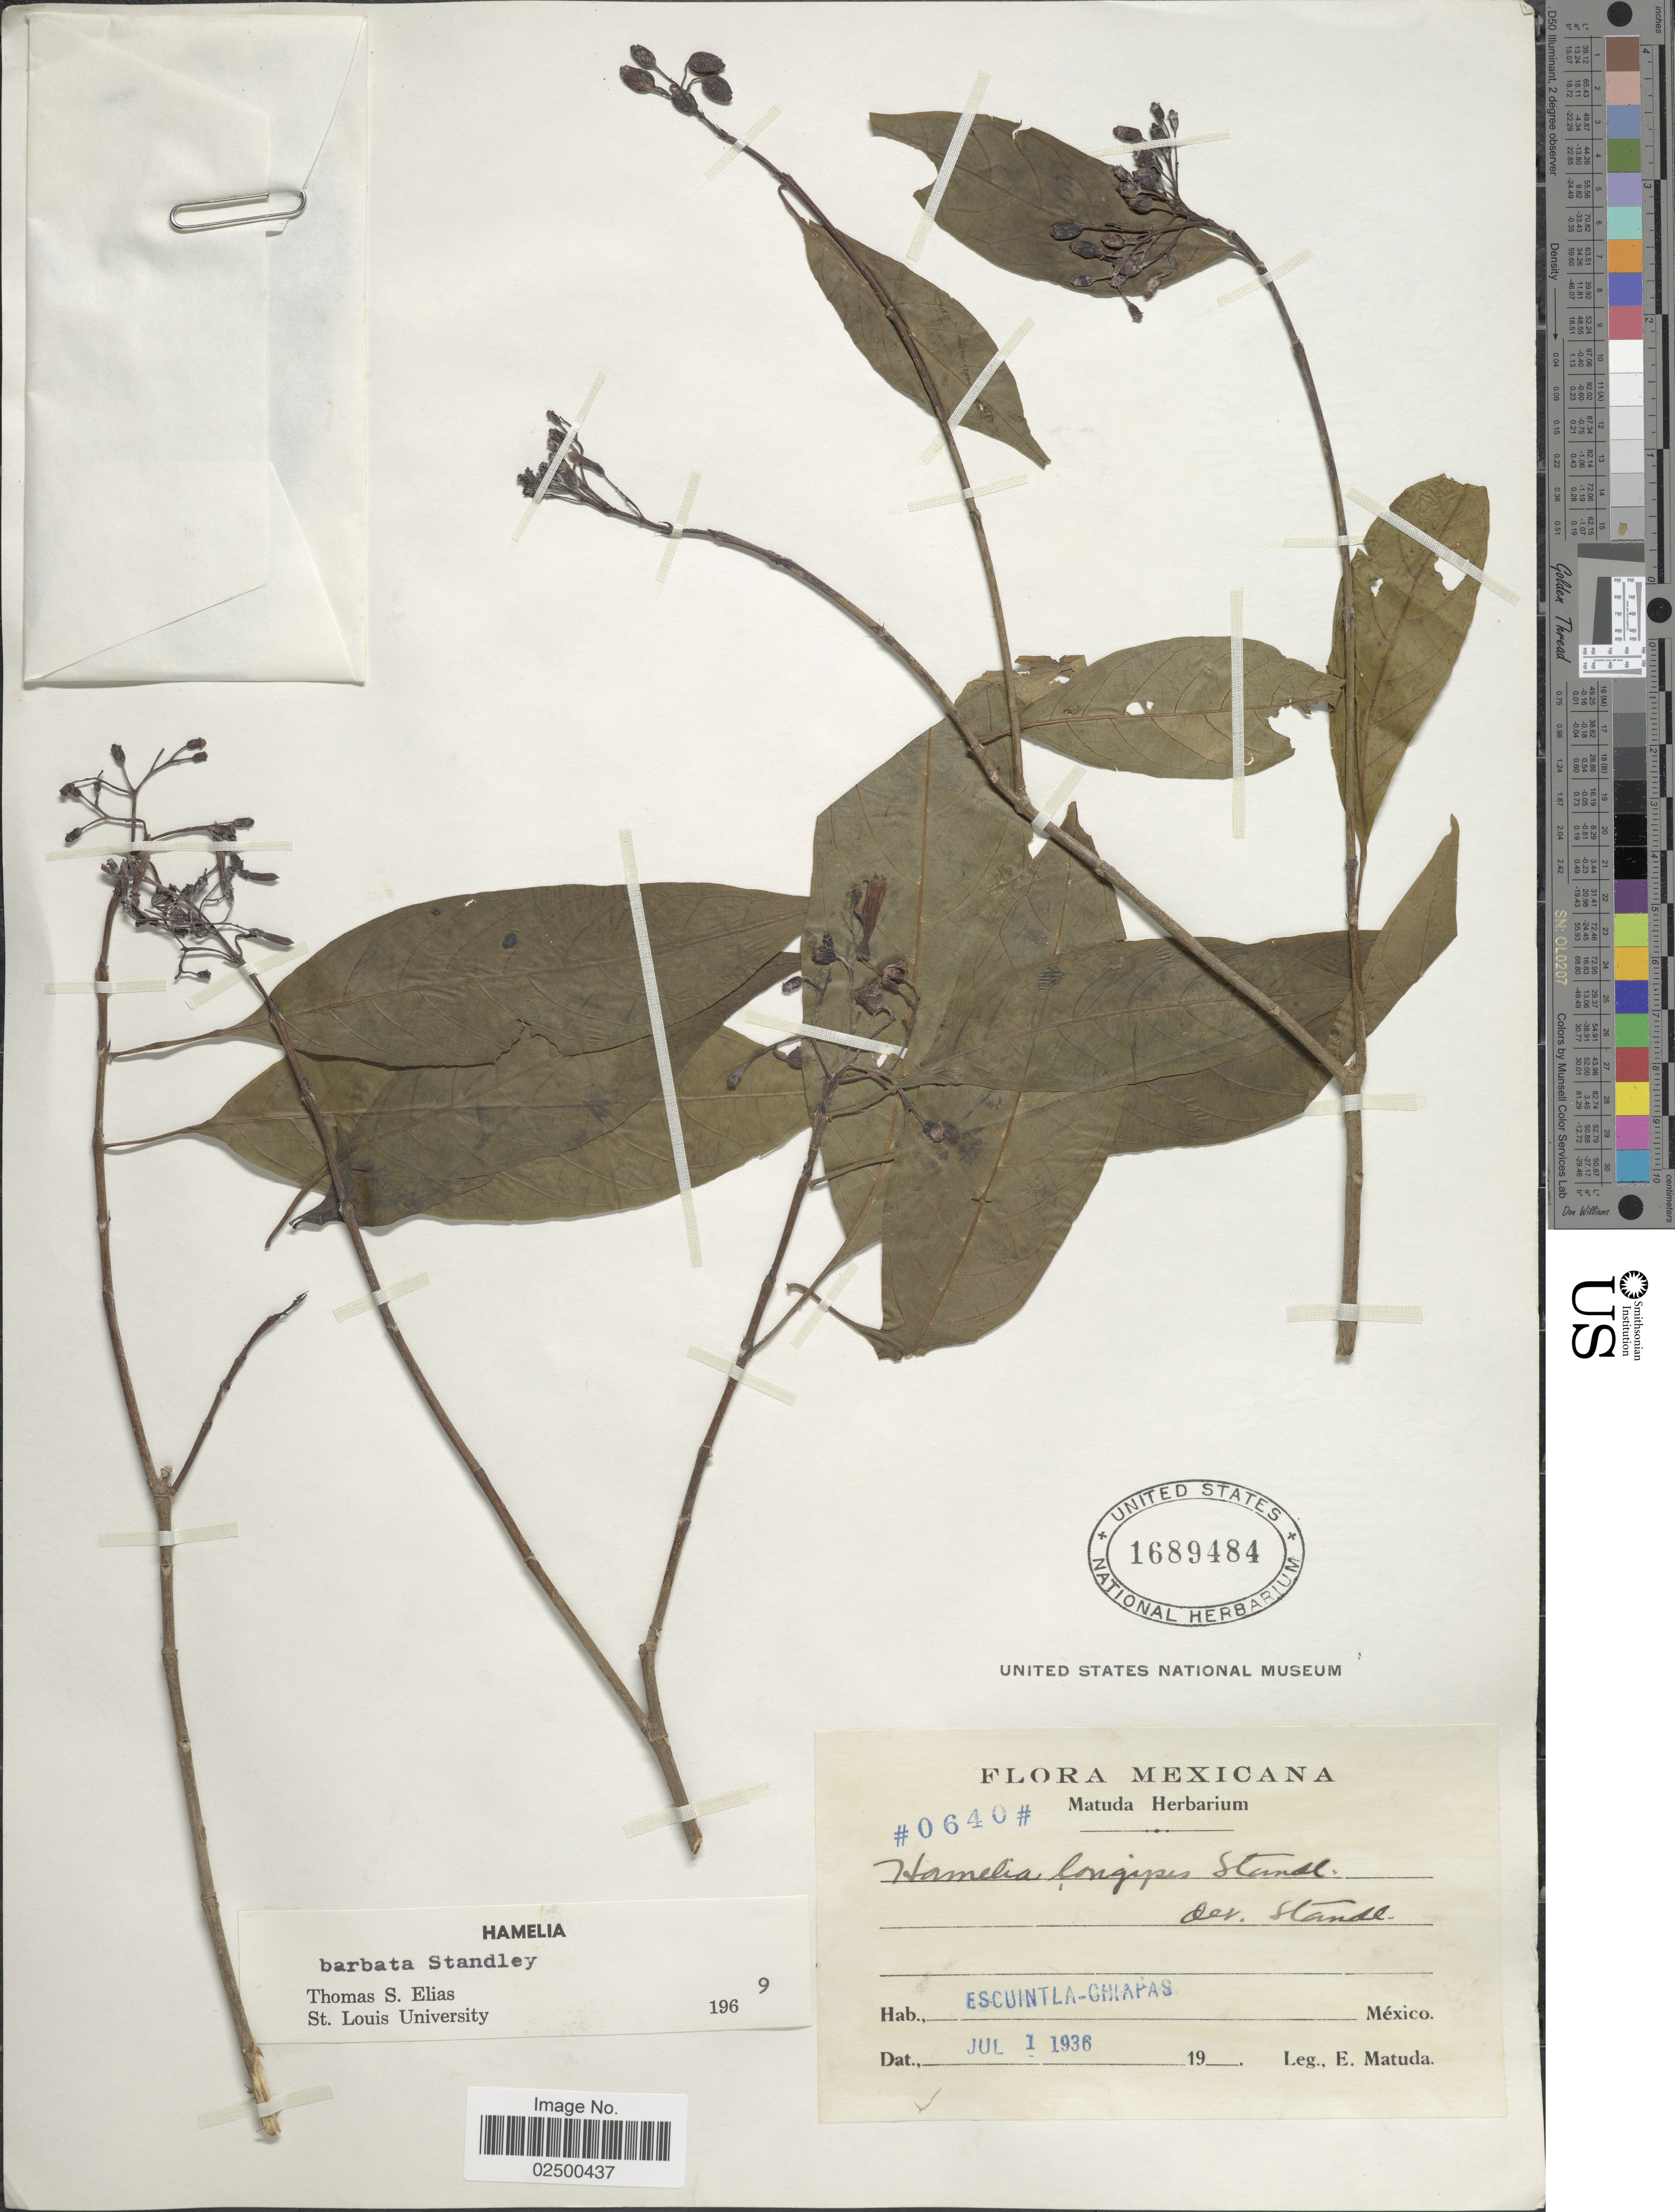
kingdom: Plantae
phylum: Tracheophyta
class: Magnoliopsida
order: Gentianales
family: Rubiaceae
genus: Hamelia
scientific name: Hamelia barbata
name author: Standl.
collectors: E. Matuda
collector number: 0640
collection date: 1936-07-01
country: Mexico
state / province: Chiapas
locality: Escuintla-Chiapas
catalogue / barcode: US 1689484